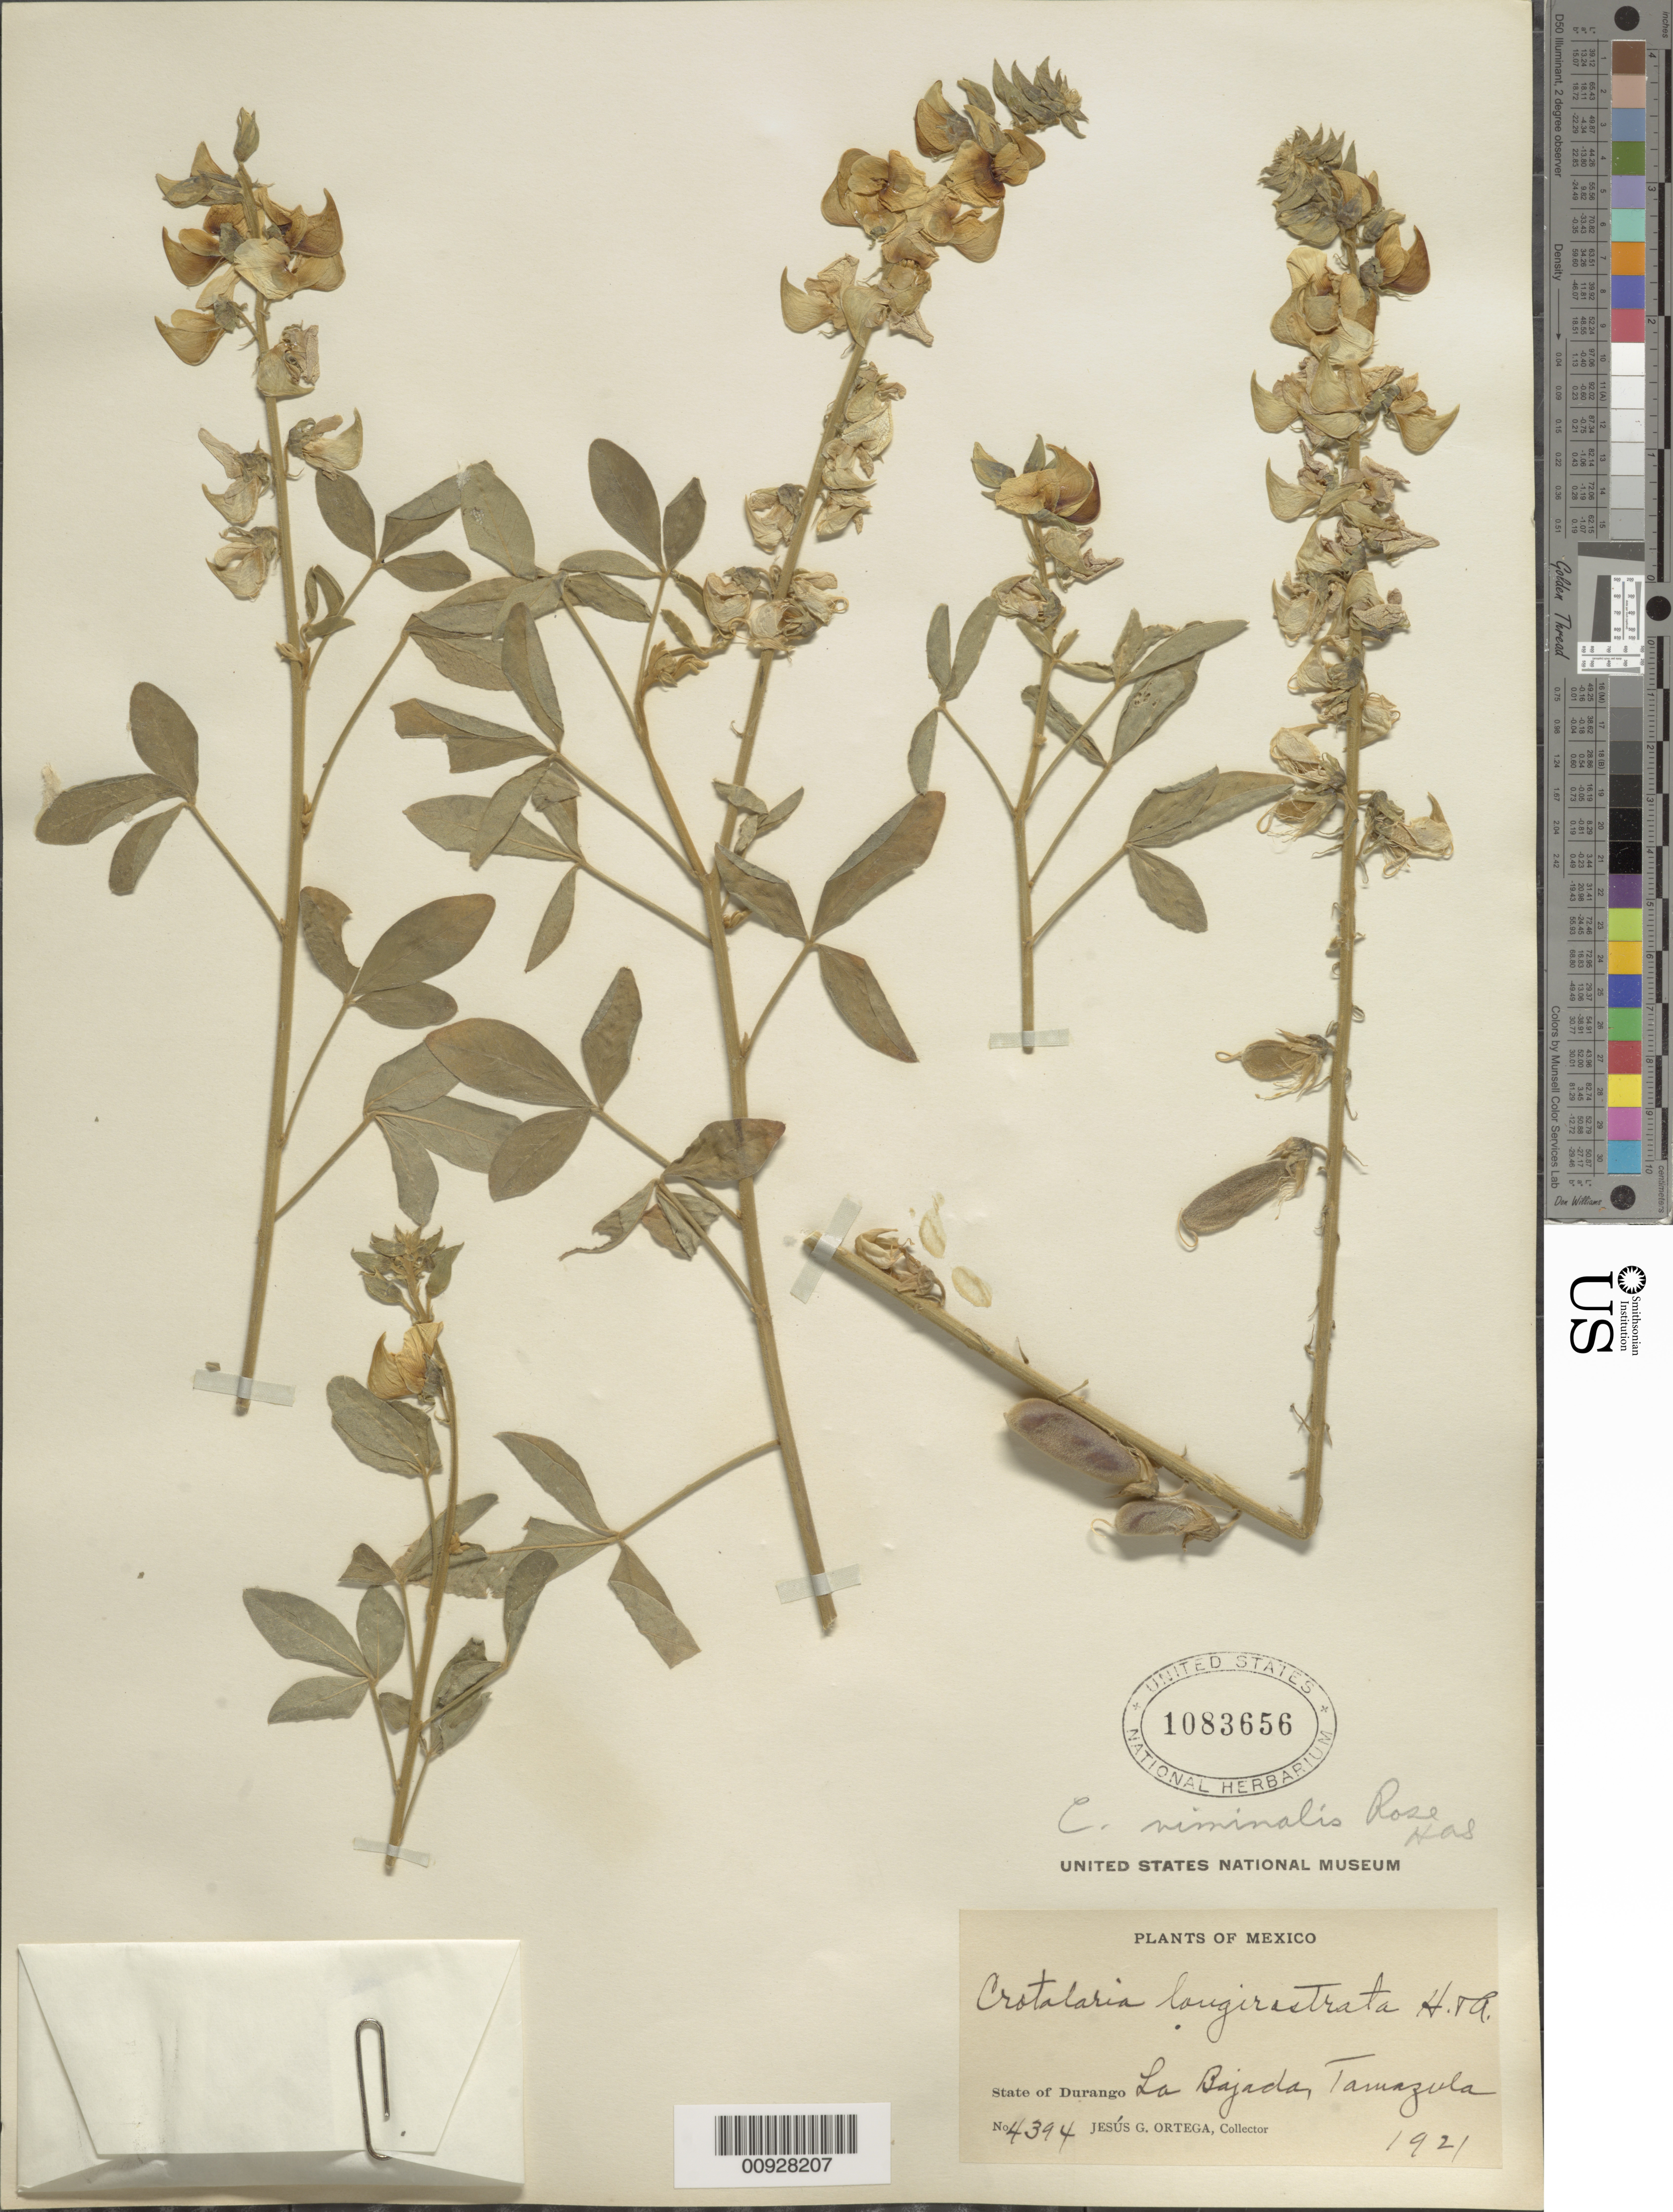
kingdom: Plantae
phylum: Tracheophyta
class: Magnoliopsida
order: Fabales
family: Fabaceae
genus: Crotalaria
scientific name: Crotalaria viminalis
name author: Rose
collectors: J. Ortega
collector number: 4394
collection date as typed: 1921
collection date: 1921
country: Mexico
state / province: Durango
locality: State of Durango: La Bajada, Tamazula.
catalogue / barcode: US 1083656